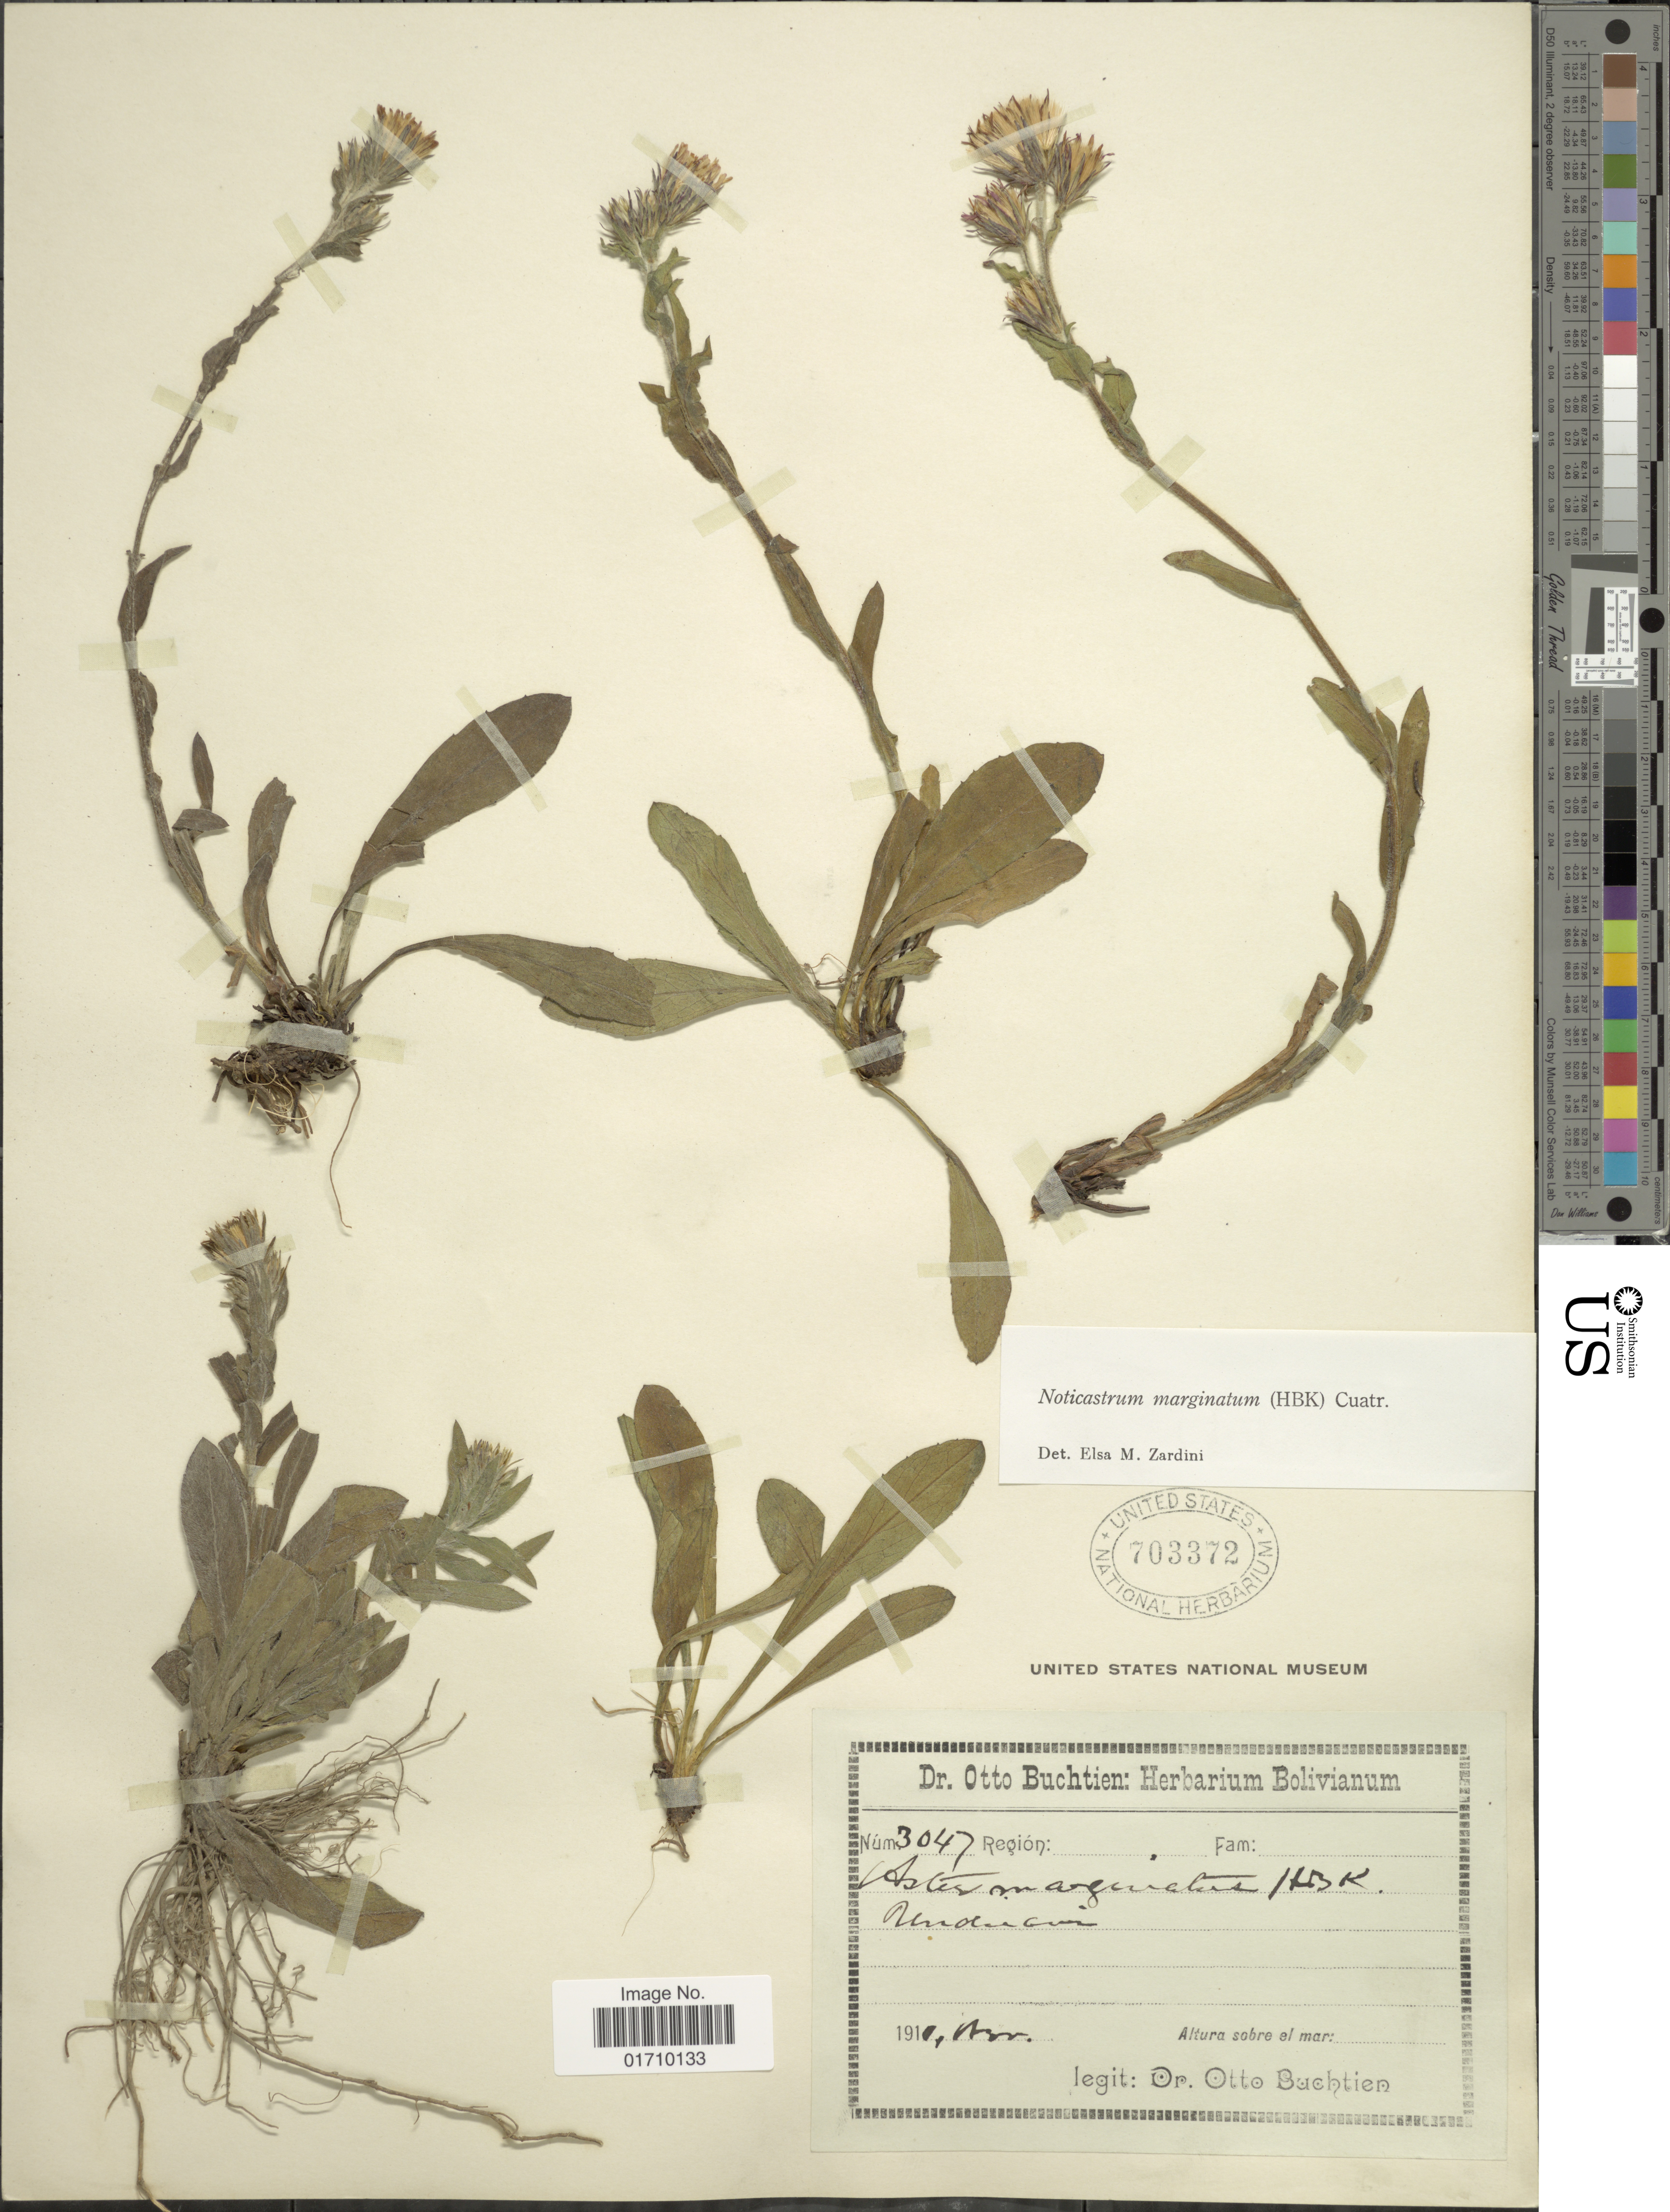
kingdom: Plantae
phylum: Tracheophyta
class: Magnoliopsida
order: Asterales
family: Asteraceae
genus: Noticastrum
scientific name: Noticastrum marginatum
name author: (Kunth) Cuatrec.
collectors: O. Buchtien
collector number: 3047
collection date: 1910-11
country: Bolivia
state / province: La Paz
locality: Unduavi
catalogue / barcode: US 703372